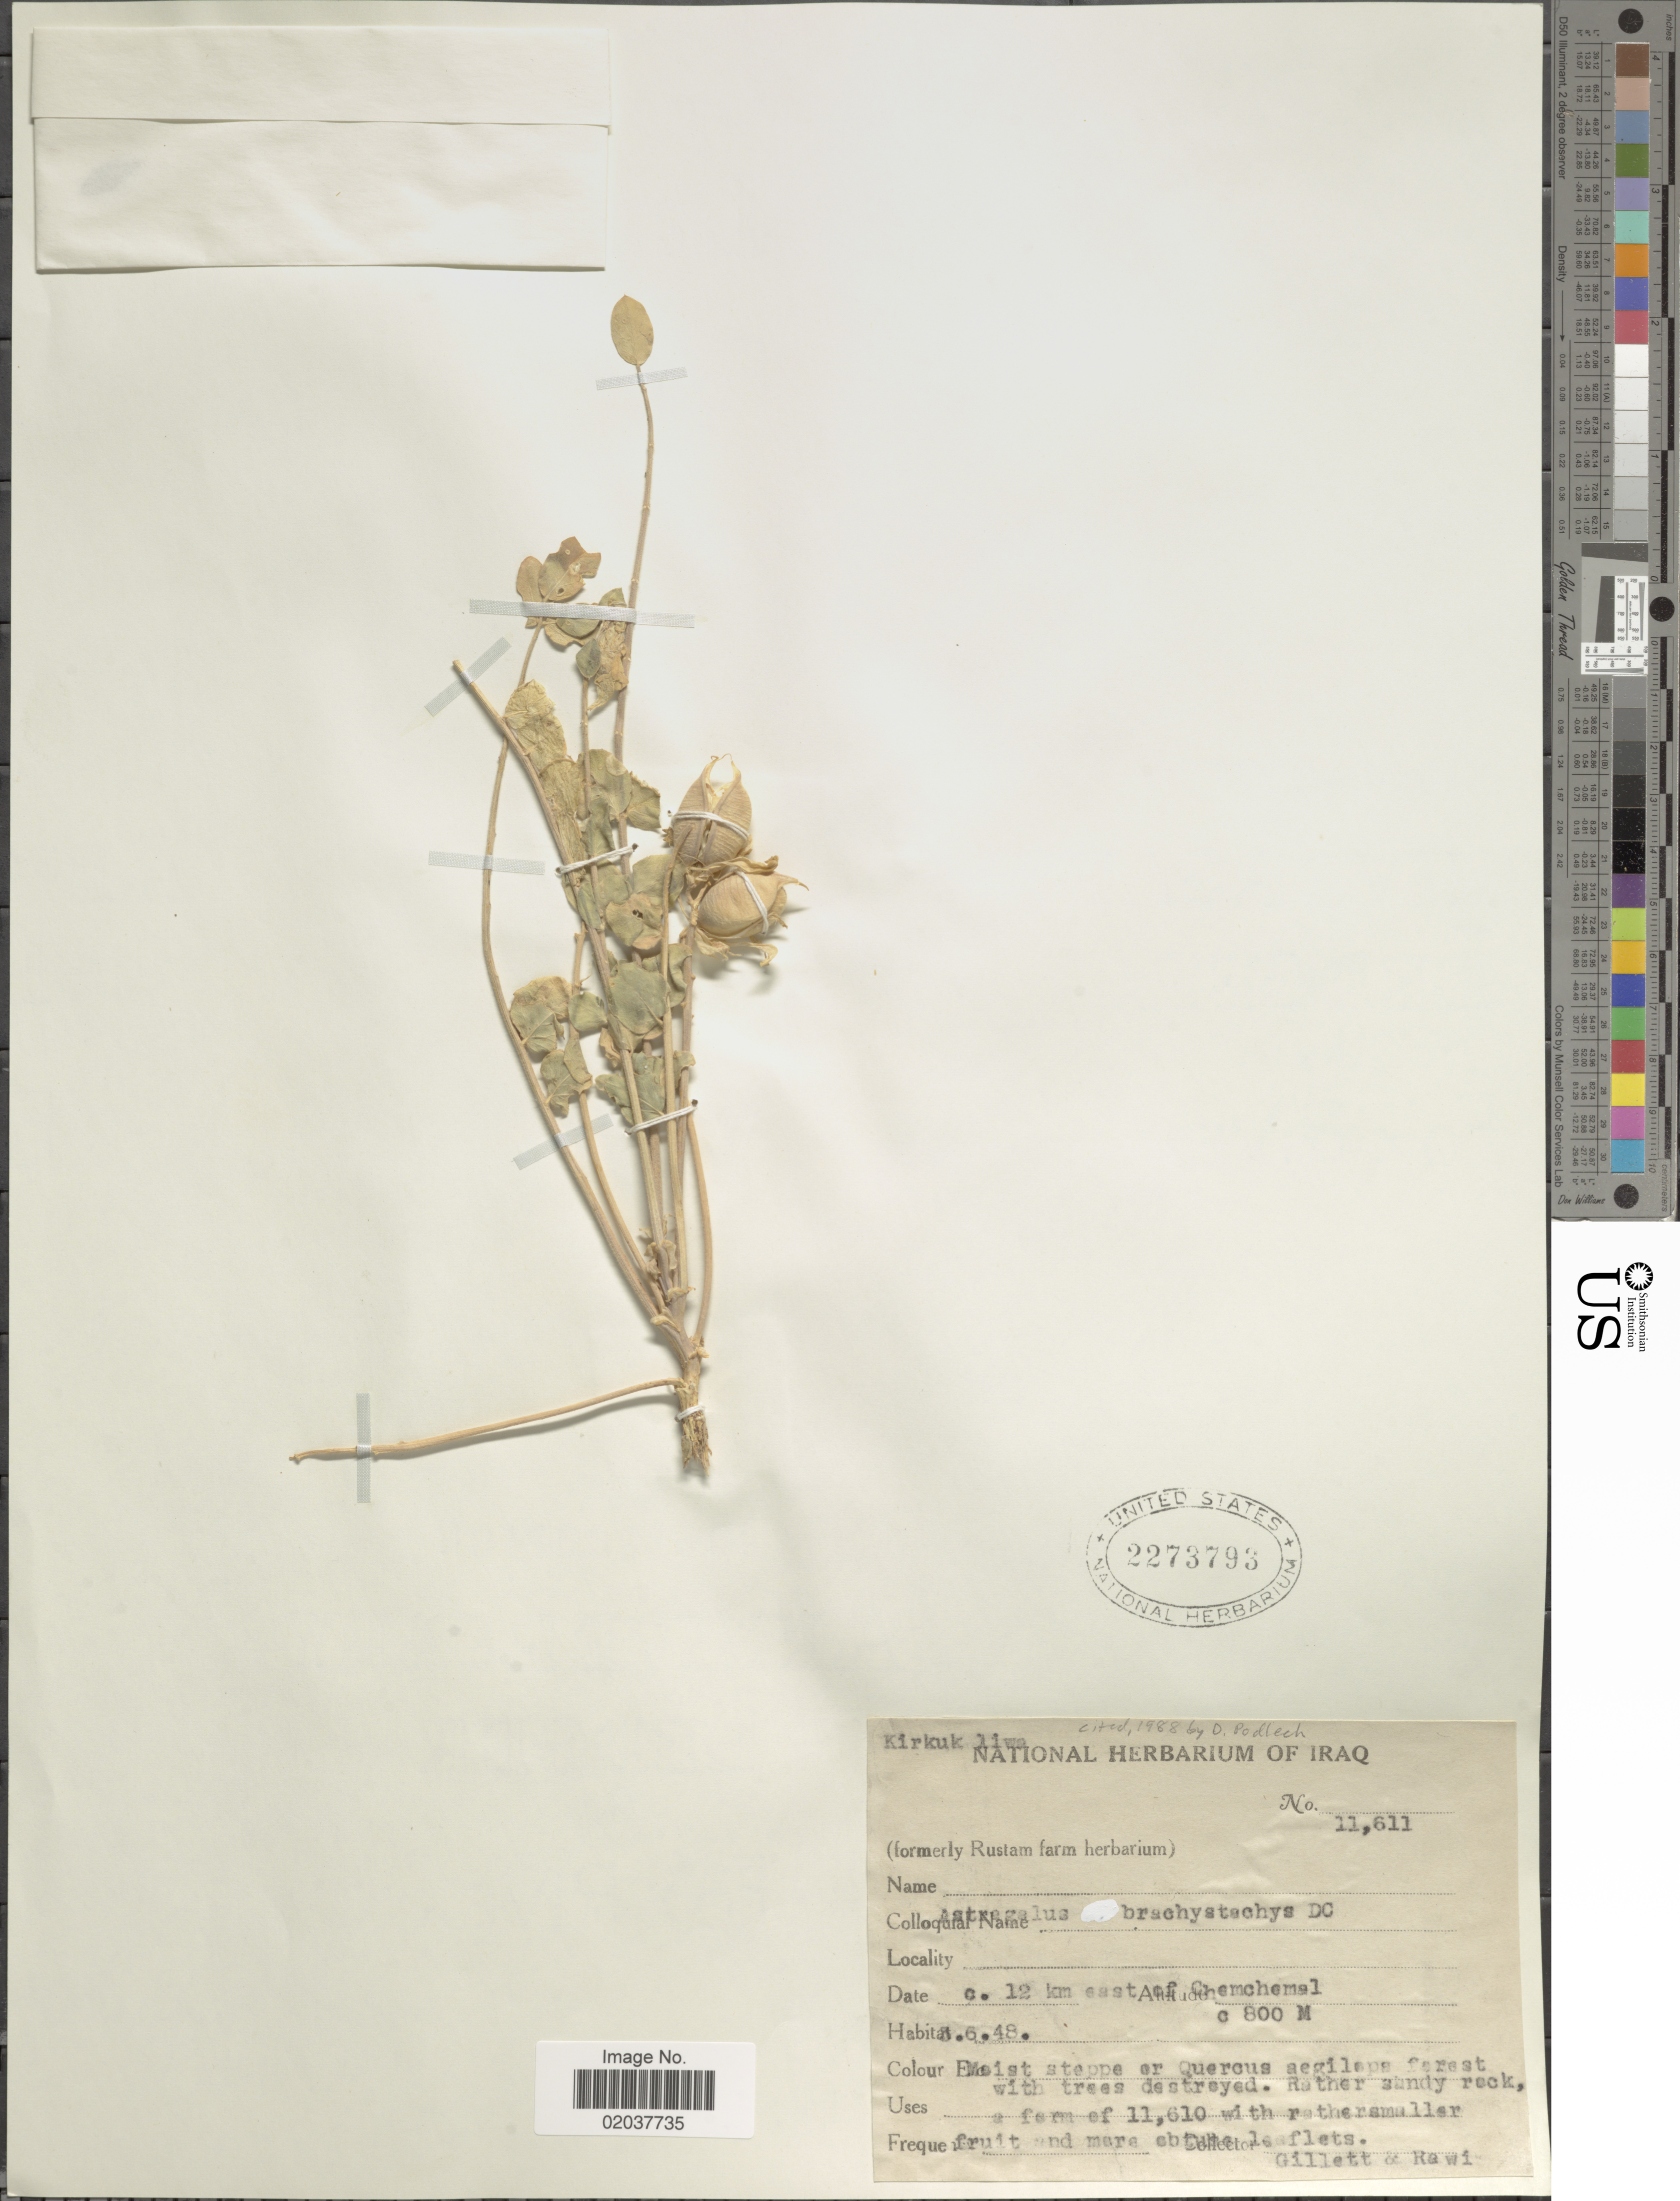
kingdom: Plantae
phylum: Tracheophyta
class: Magnoliopsida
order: Fabales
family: Fabaceae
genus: Astragalus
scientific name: Astragalus brachystachys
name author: DC.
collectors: Gillett, -- & -. Rawi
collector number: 11611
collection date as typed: Transcribed d/m/y: 5/6/48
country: Iraq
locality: C. 12 km east of Chamchamal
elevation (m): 800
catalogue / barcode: US 2273793